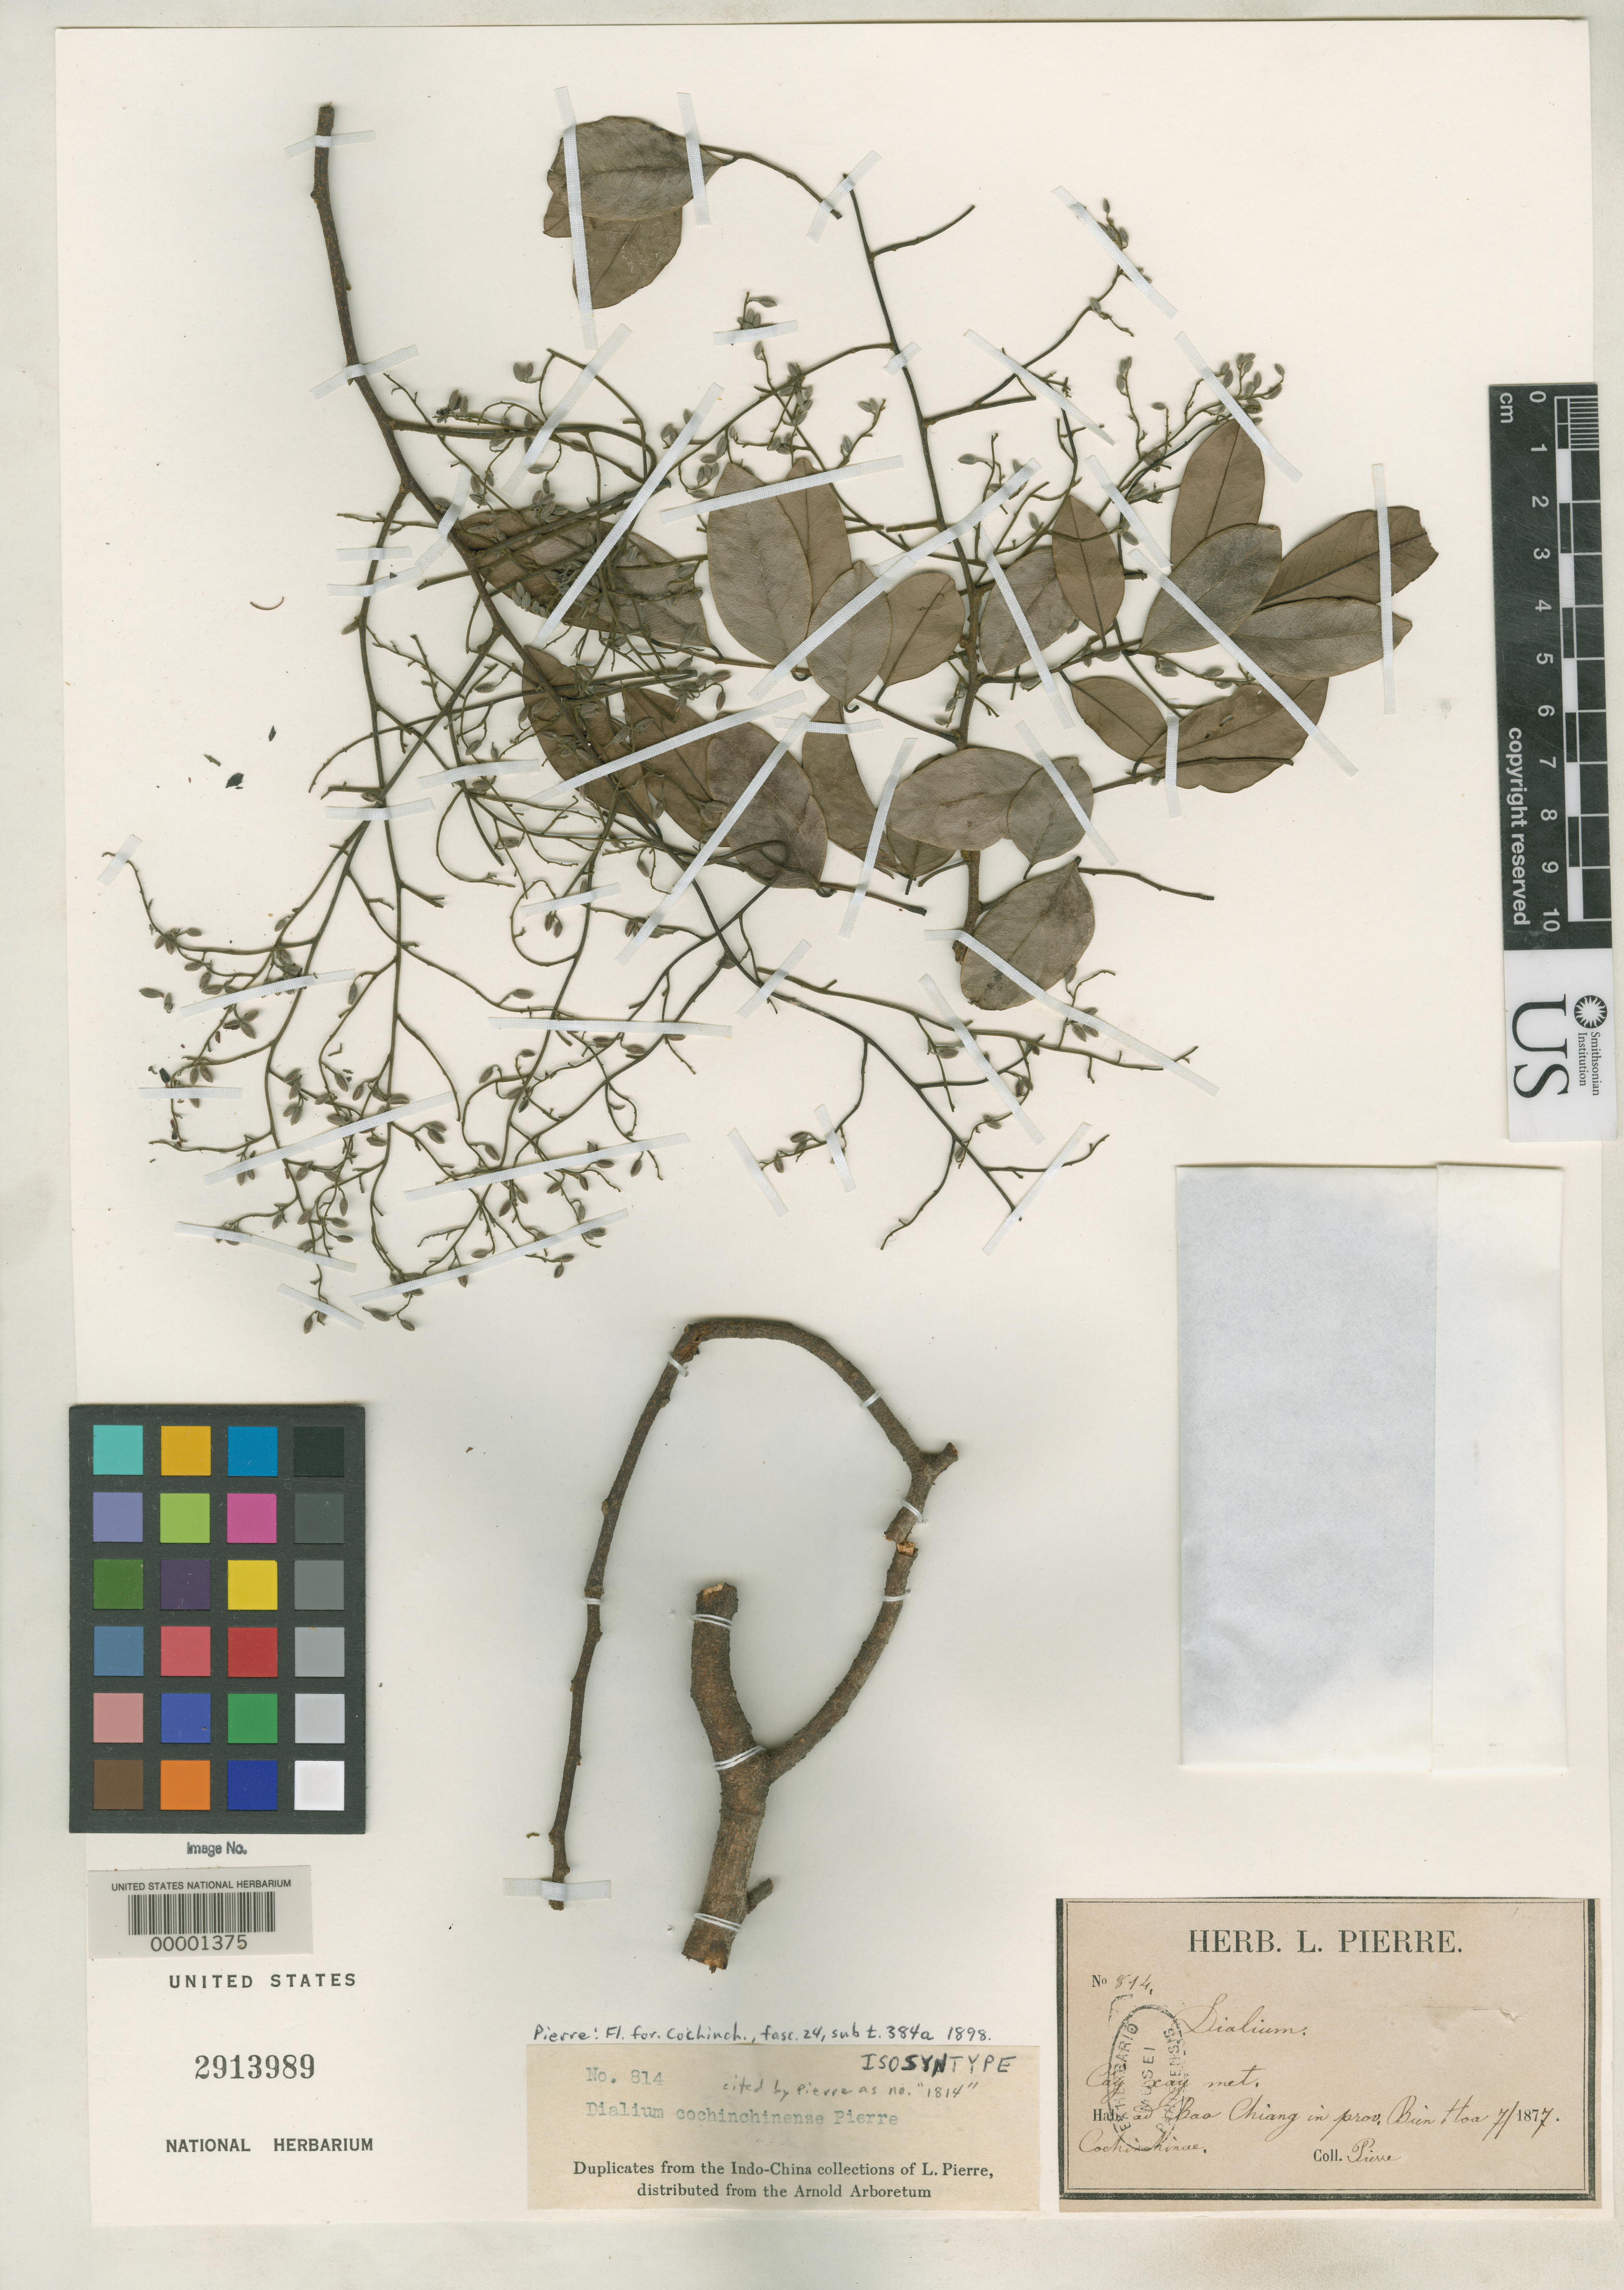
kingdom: Plantae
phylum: Tracheophyta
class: Magnoliopsida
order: Fabales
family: Fabaceae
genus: Dialium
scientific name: Dialium cochinchinense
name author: Pierre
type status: Isosyntype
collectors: J. Pierre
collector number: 814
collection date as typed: Jul 1874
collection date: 1874-07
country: Vietnam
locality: Basse Cochinchine et le Cambodge.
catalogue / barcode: US 2913989